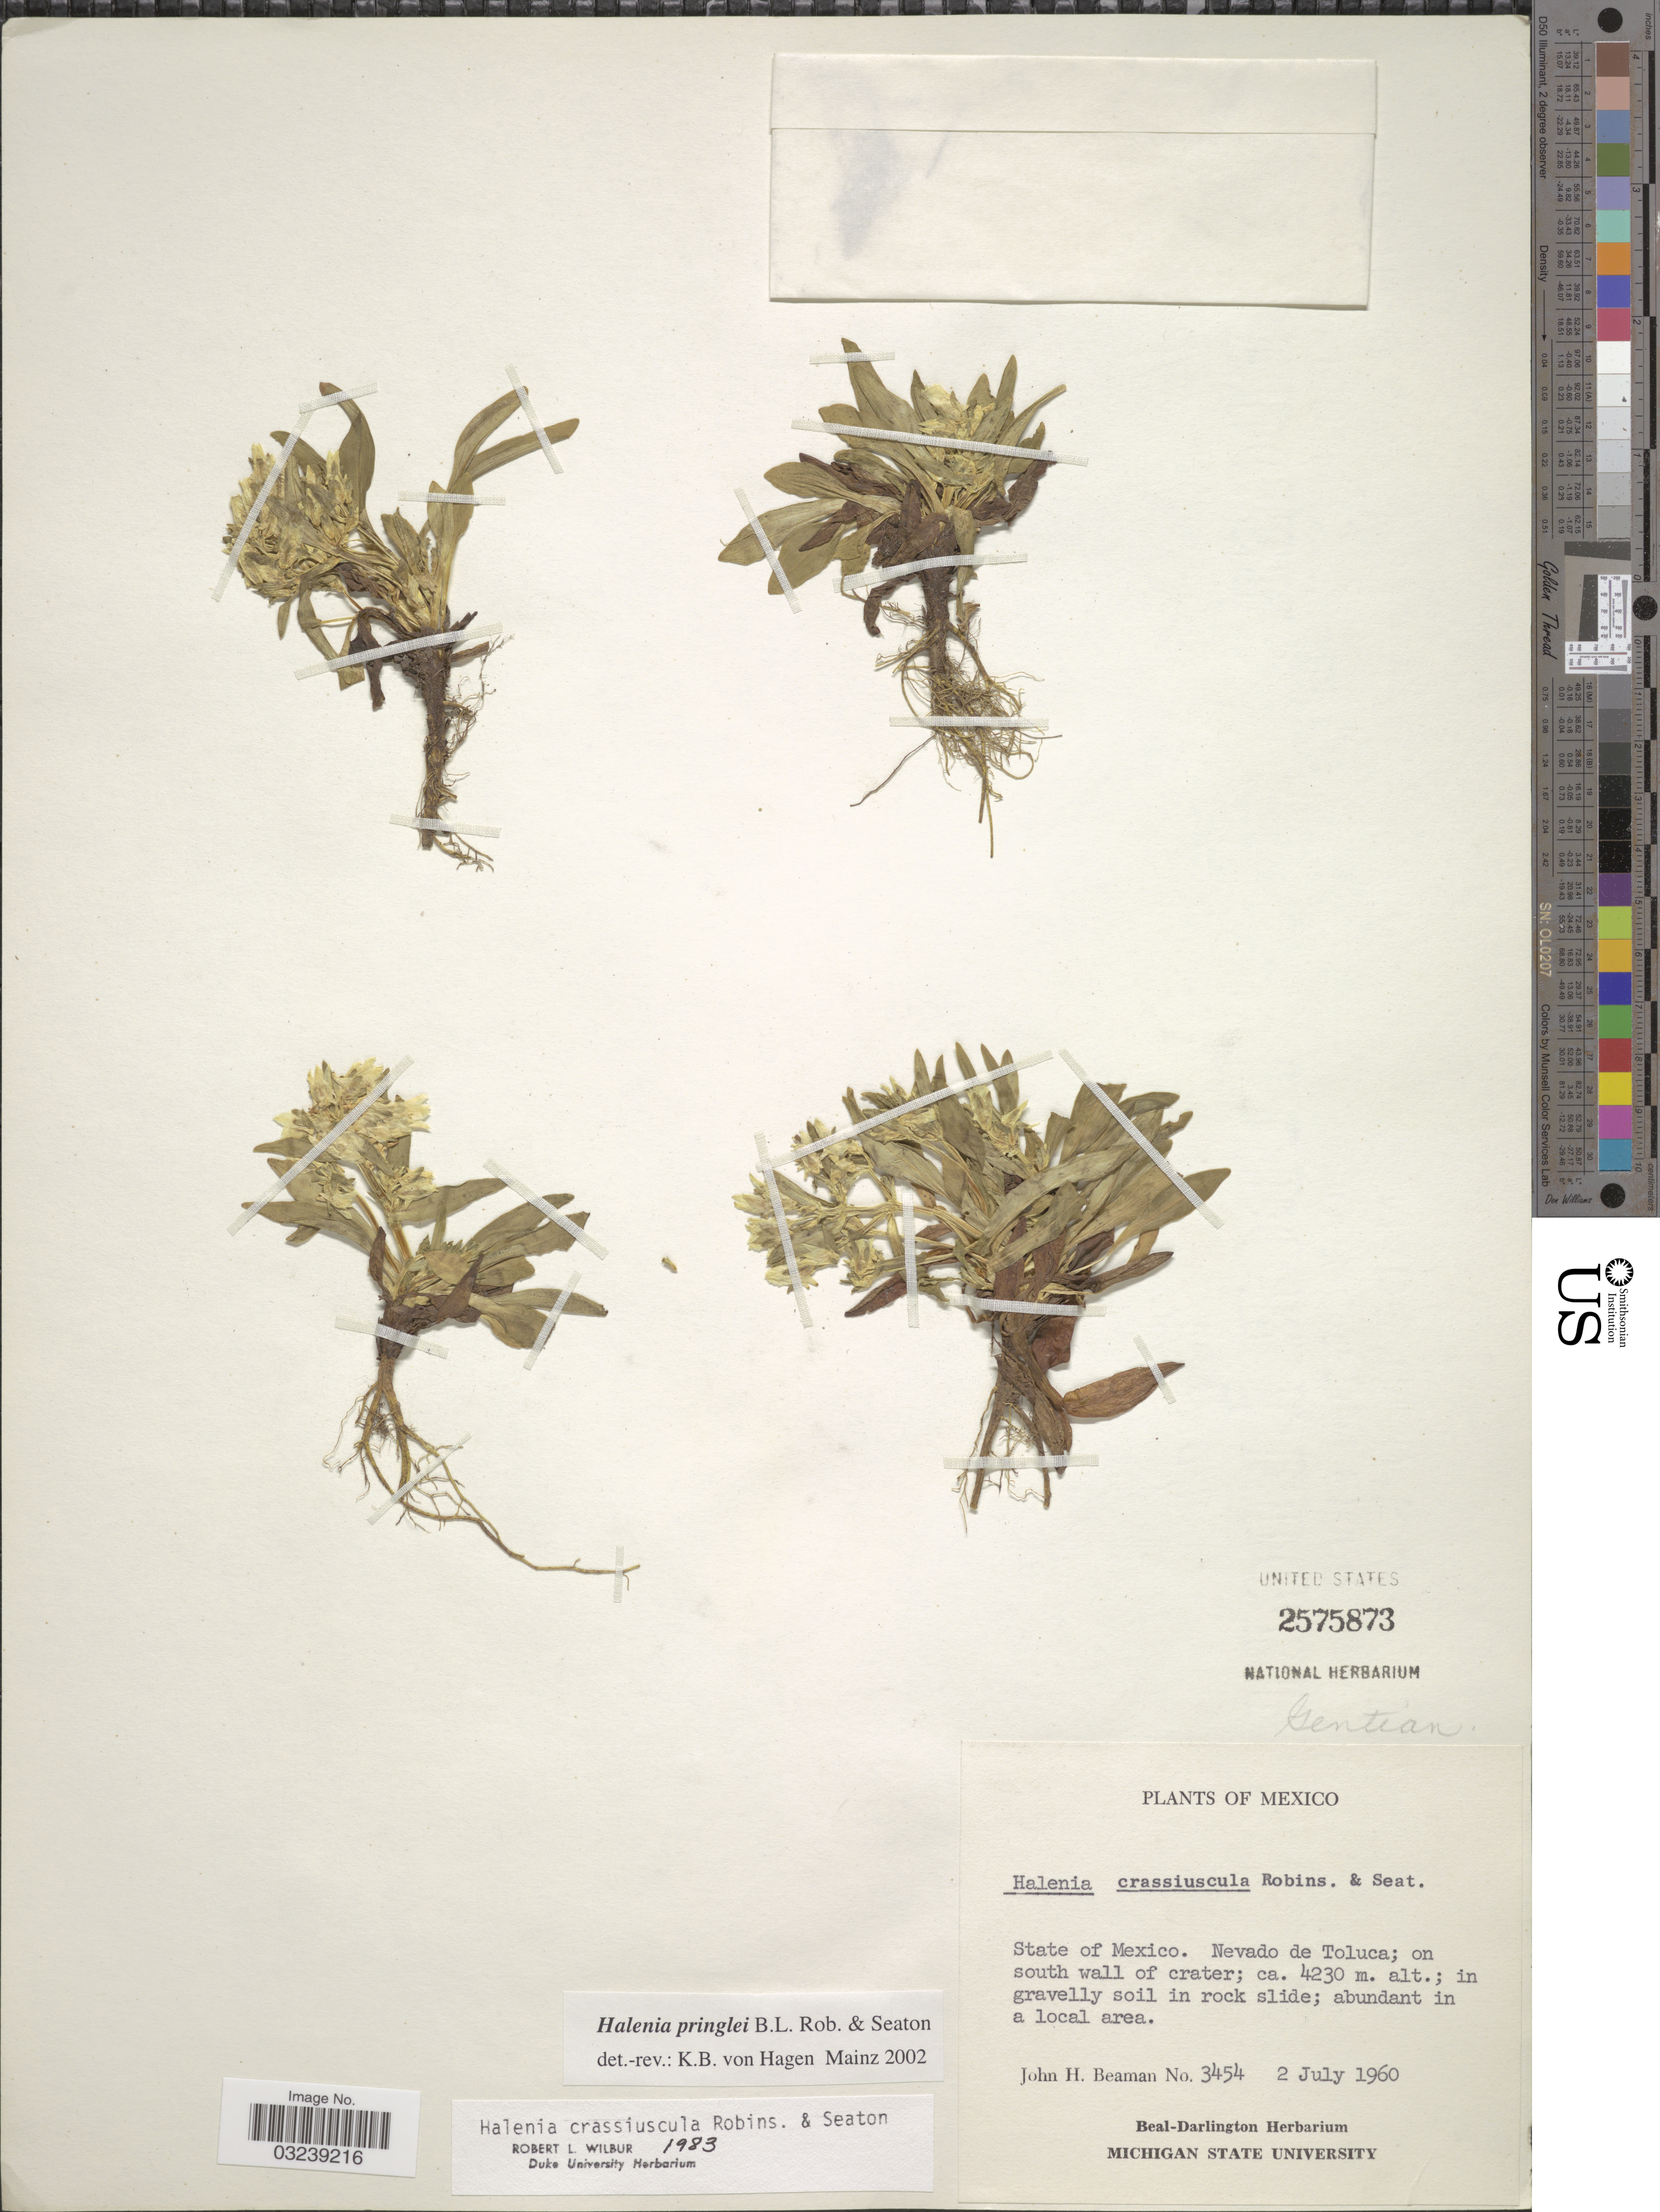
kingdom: Plantae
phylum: Tracheophyta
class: Magnoliopsida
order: Gentianales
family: Gentianaceae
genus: Halenia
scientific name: Halenia pringlei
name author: B.L. Rob. & Seaton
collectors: J. H. Beaman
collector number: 3454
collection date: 1960-07-02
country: Mexico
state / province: México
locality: Nevado de Toluca; on south wall of crater.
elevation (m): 4230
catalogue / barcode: US 2575873